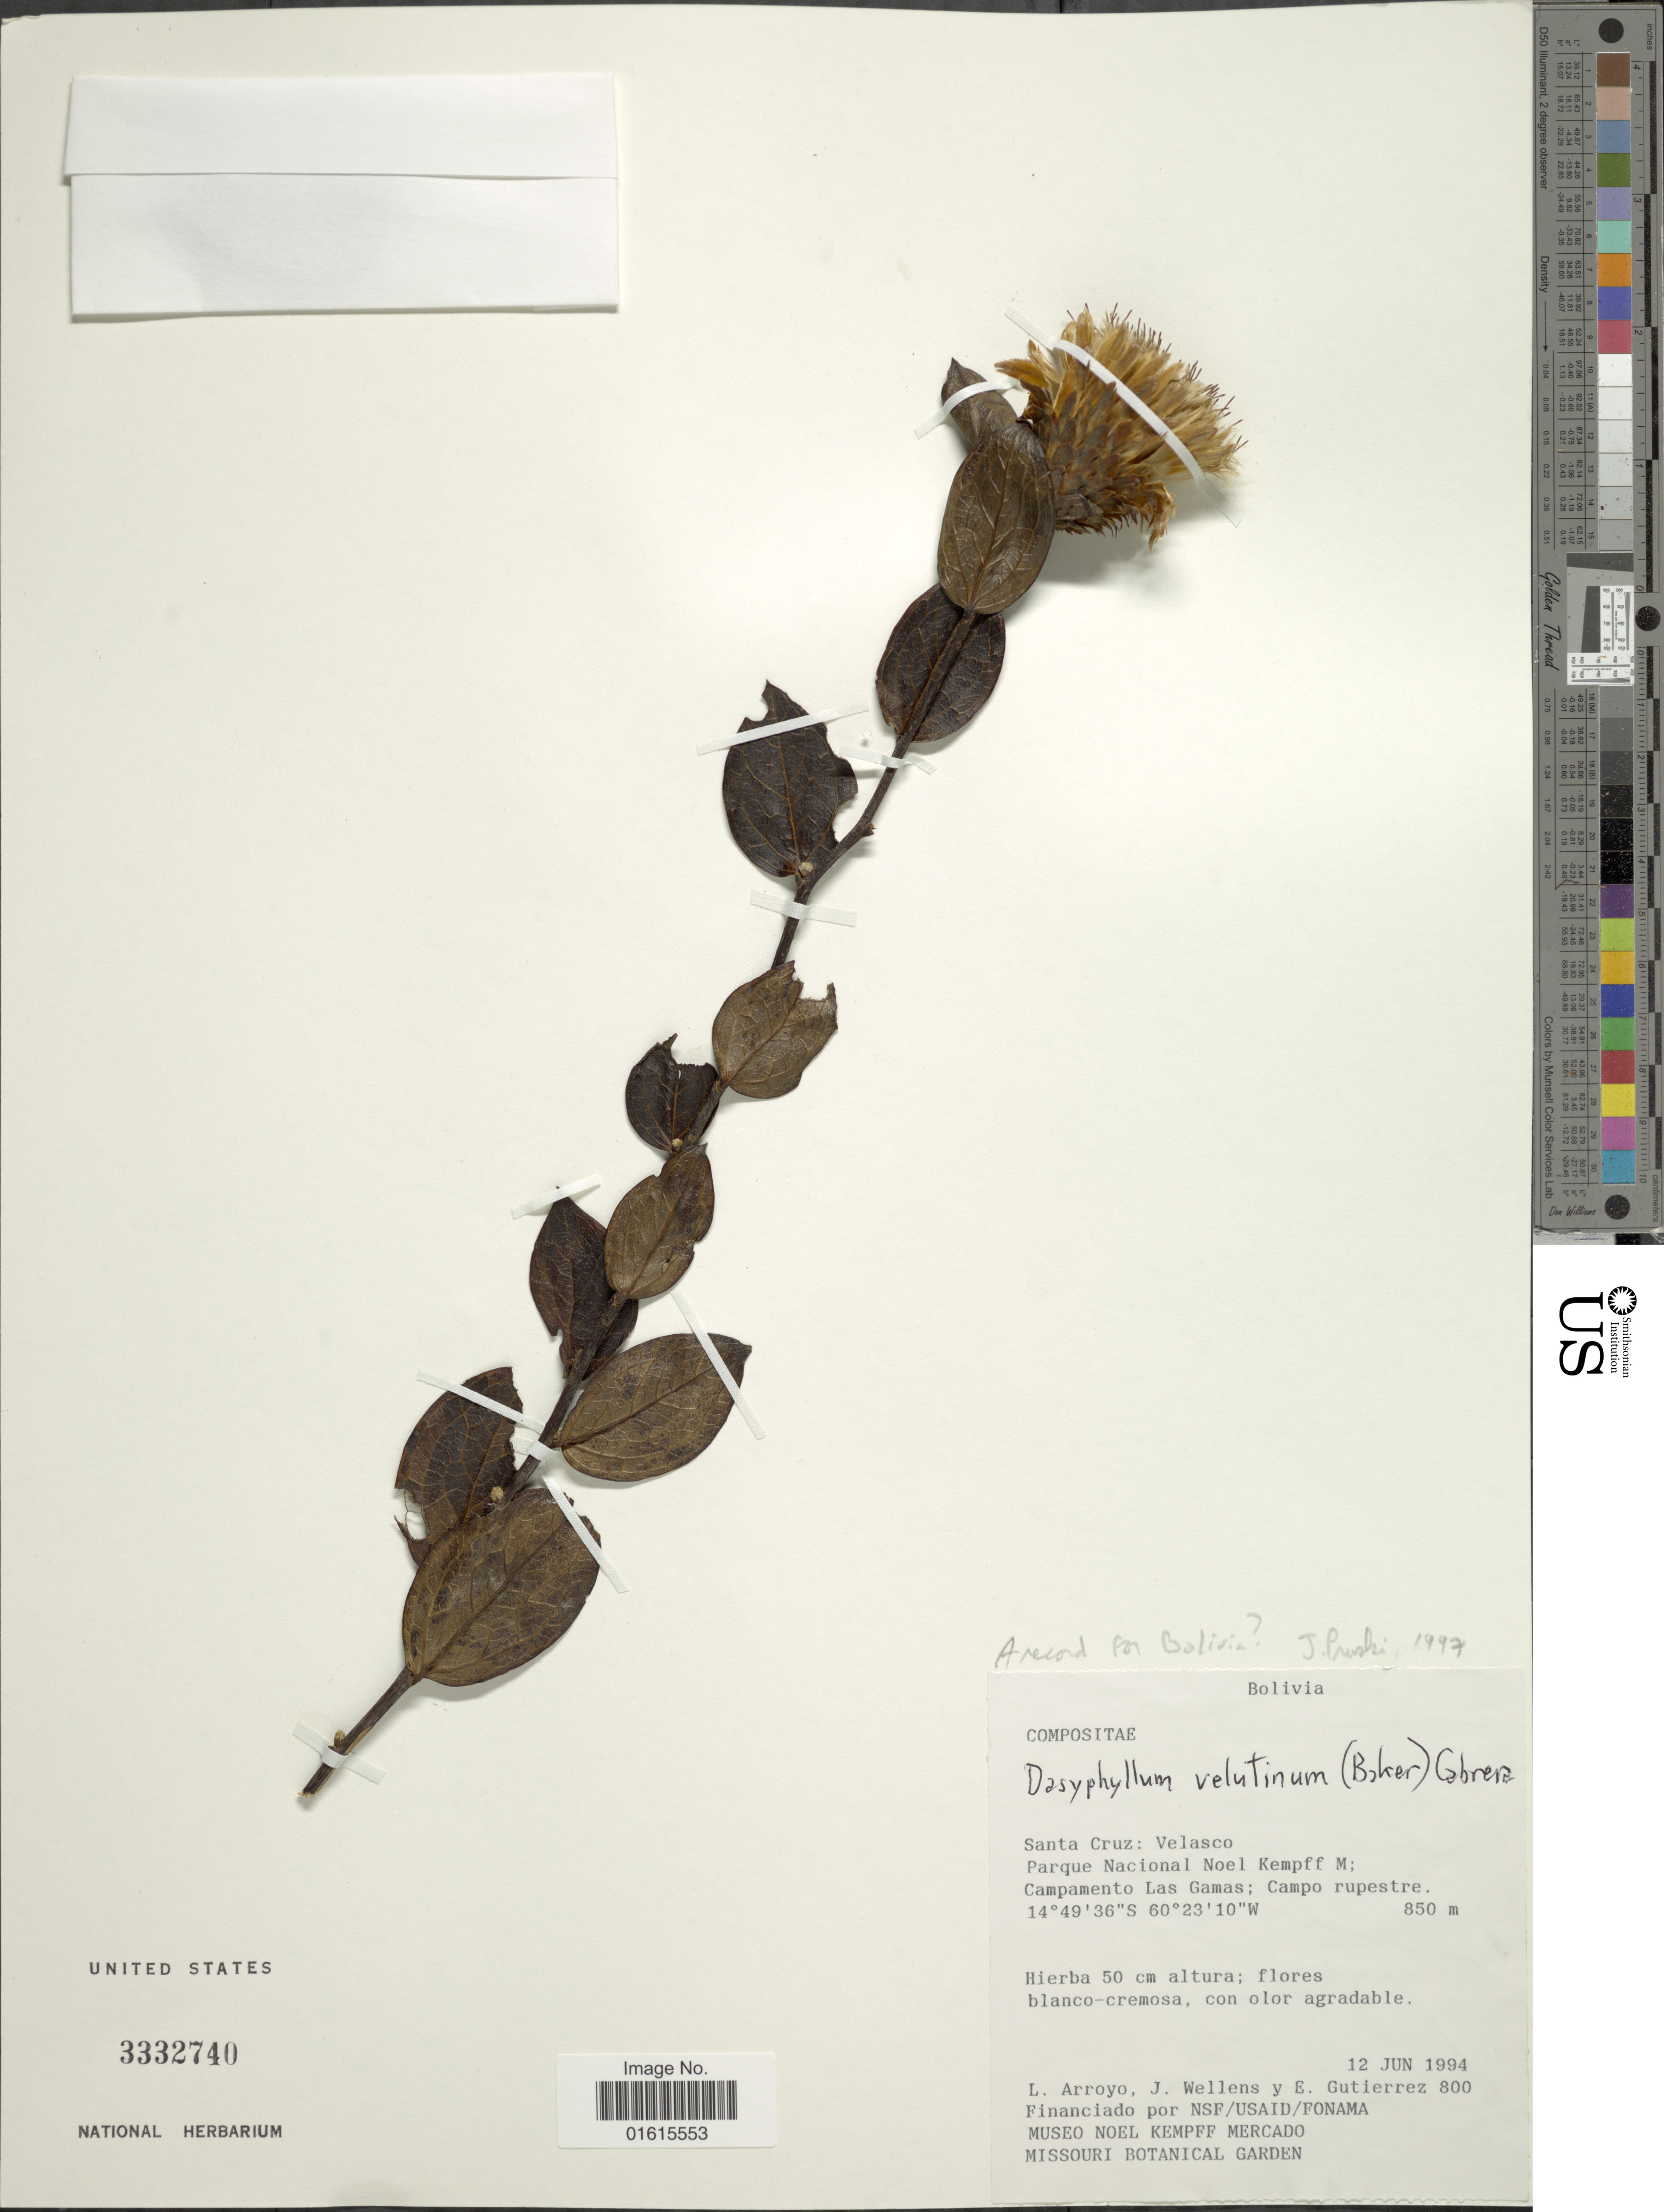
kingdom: Plantae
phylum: Tracheophyta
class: Magnoliopsida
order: Asterales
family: Asteraceae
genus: Dasyphyllum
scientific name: Dasyphyllum velutinum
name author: (Baker) Cabrera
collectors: L. Arroyo, J. Wellens & E. Gutiérrez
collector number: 800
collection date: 1994-06-12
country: Bolivia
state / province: Santa Cruz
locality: Santa Cruz, Velasco, Parque Nacional Noel Kempff M, Campamento Las Gamas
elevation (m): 850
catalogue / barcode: US 3332740